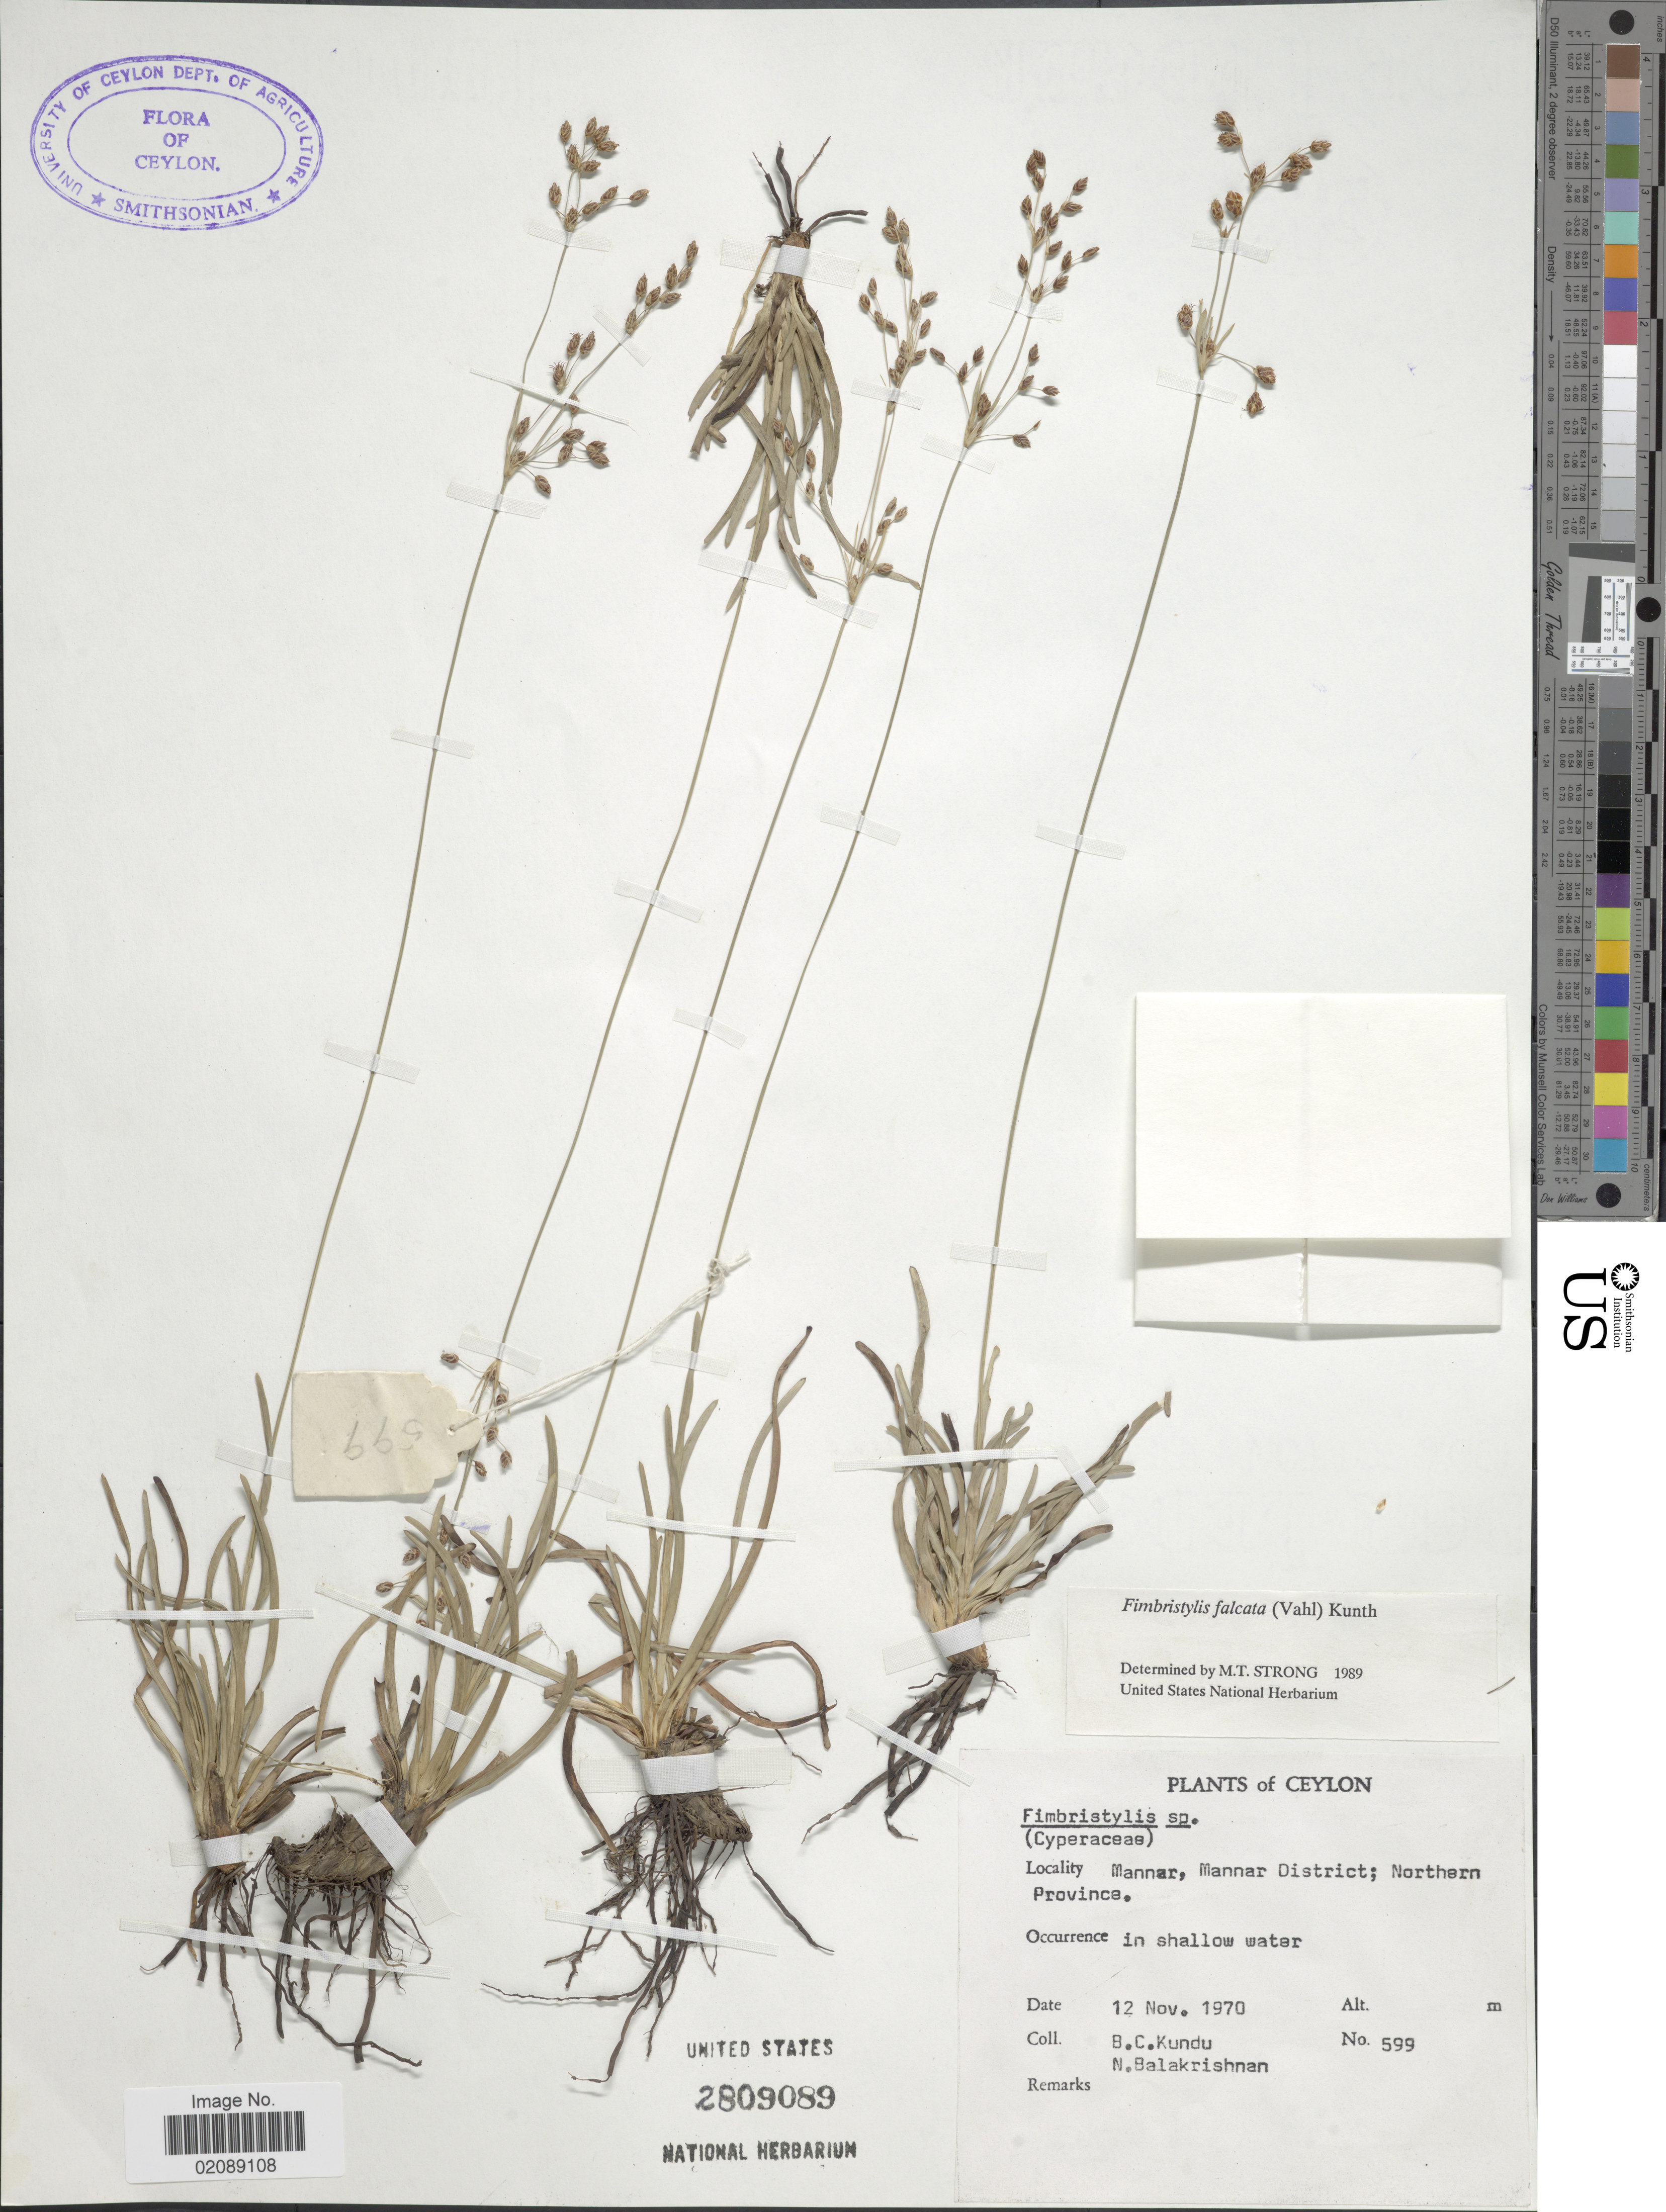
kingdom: Plantae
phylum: Tracheophyta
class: Liliopsida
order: Poales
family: Cyperaceae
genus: Fimbristylis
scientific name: Fimbristylis falcata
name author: (Vahl) Kunth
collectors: B. C. Kundu & N. Balakrishnan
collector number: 599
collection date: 1970-11-12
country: Sri Lanka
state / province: Northern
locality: Ceylon, Mannar, Mannar District, in shallow water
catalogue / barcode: US 2809089